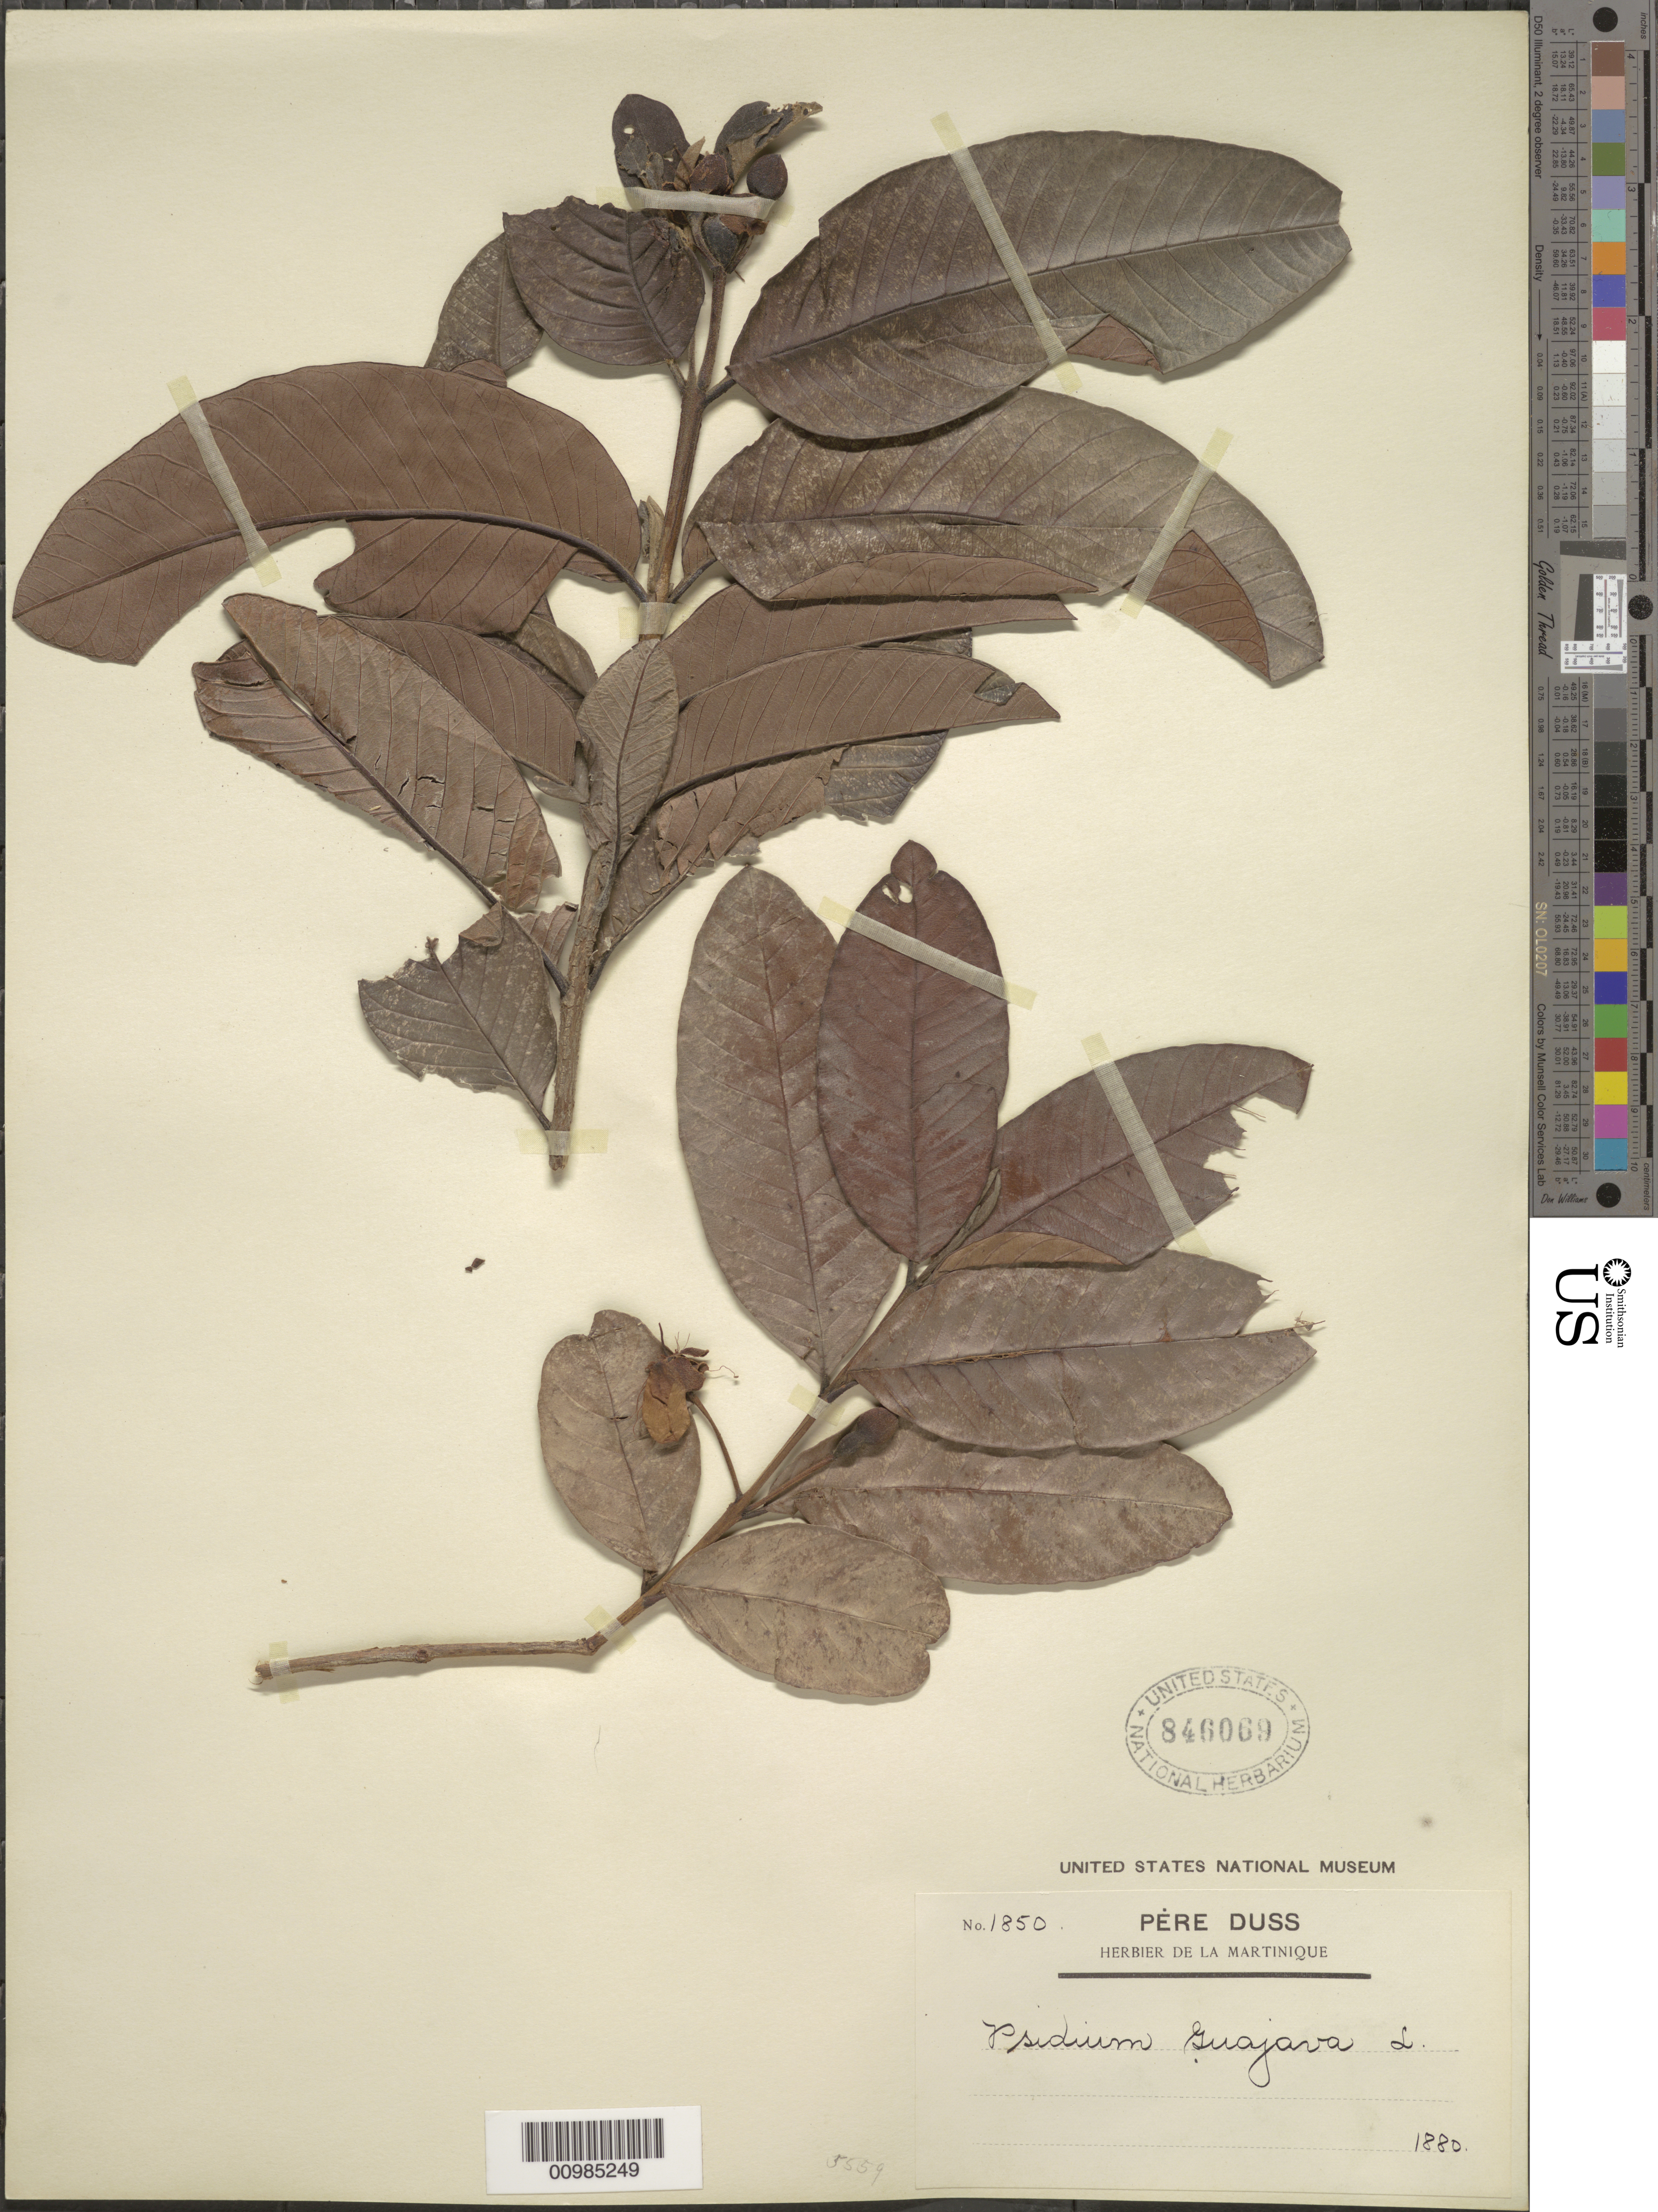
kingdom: Plantae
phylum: Tracheophyta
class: Magnoliopsida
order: Myrtales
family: Myrtaceae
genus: Psidium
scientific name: Psidium guajava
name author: L.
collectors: Père Duss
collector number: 1850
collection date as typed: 1880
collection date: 1880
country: Martinique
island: Martinique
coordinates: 0 N, 0 E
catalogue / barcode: US 846069